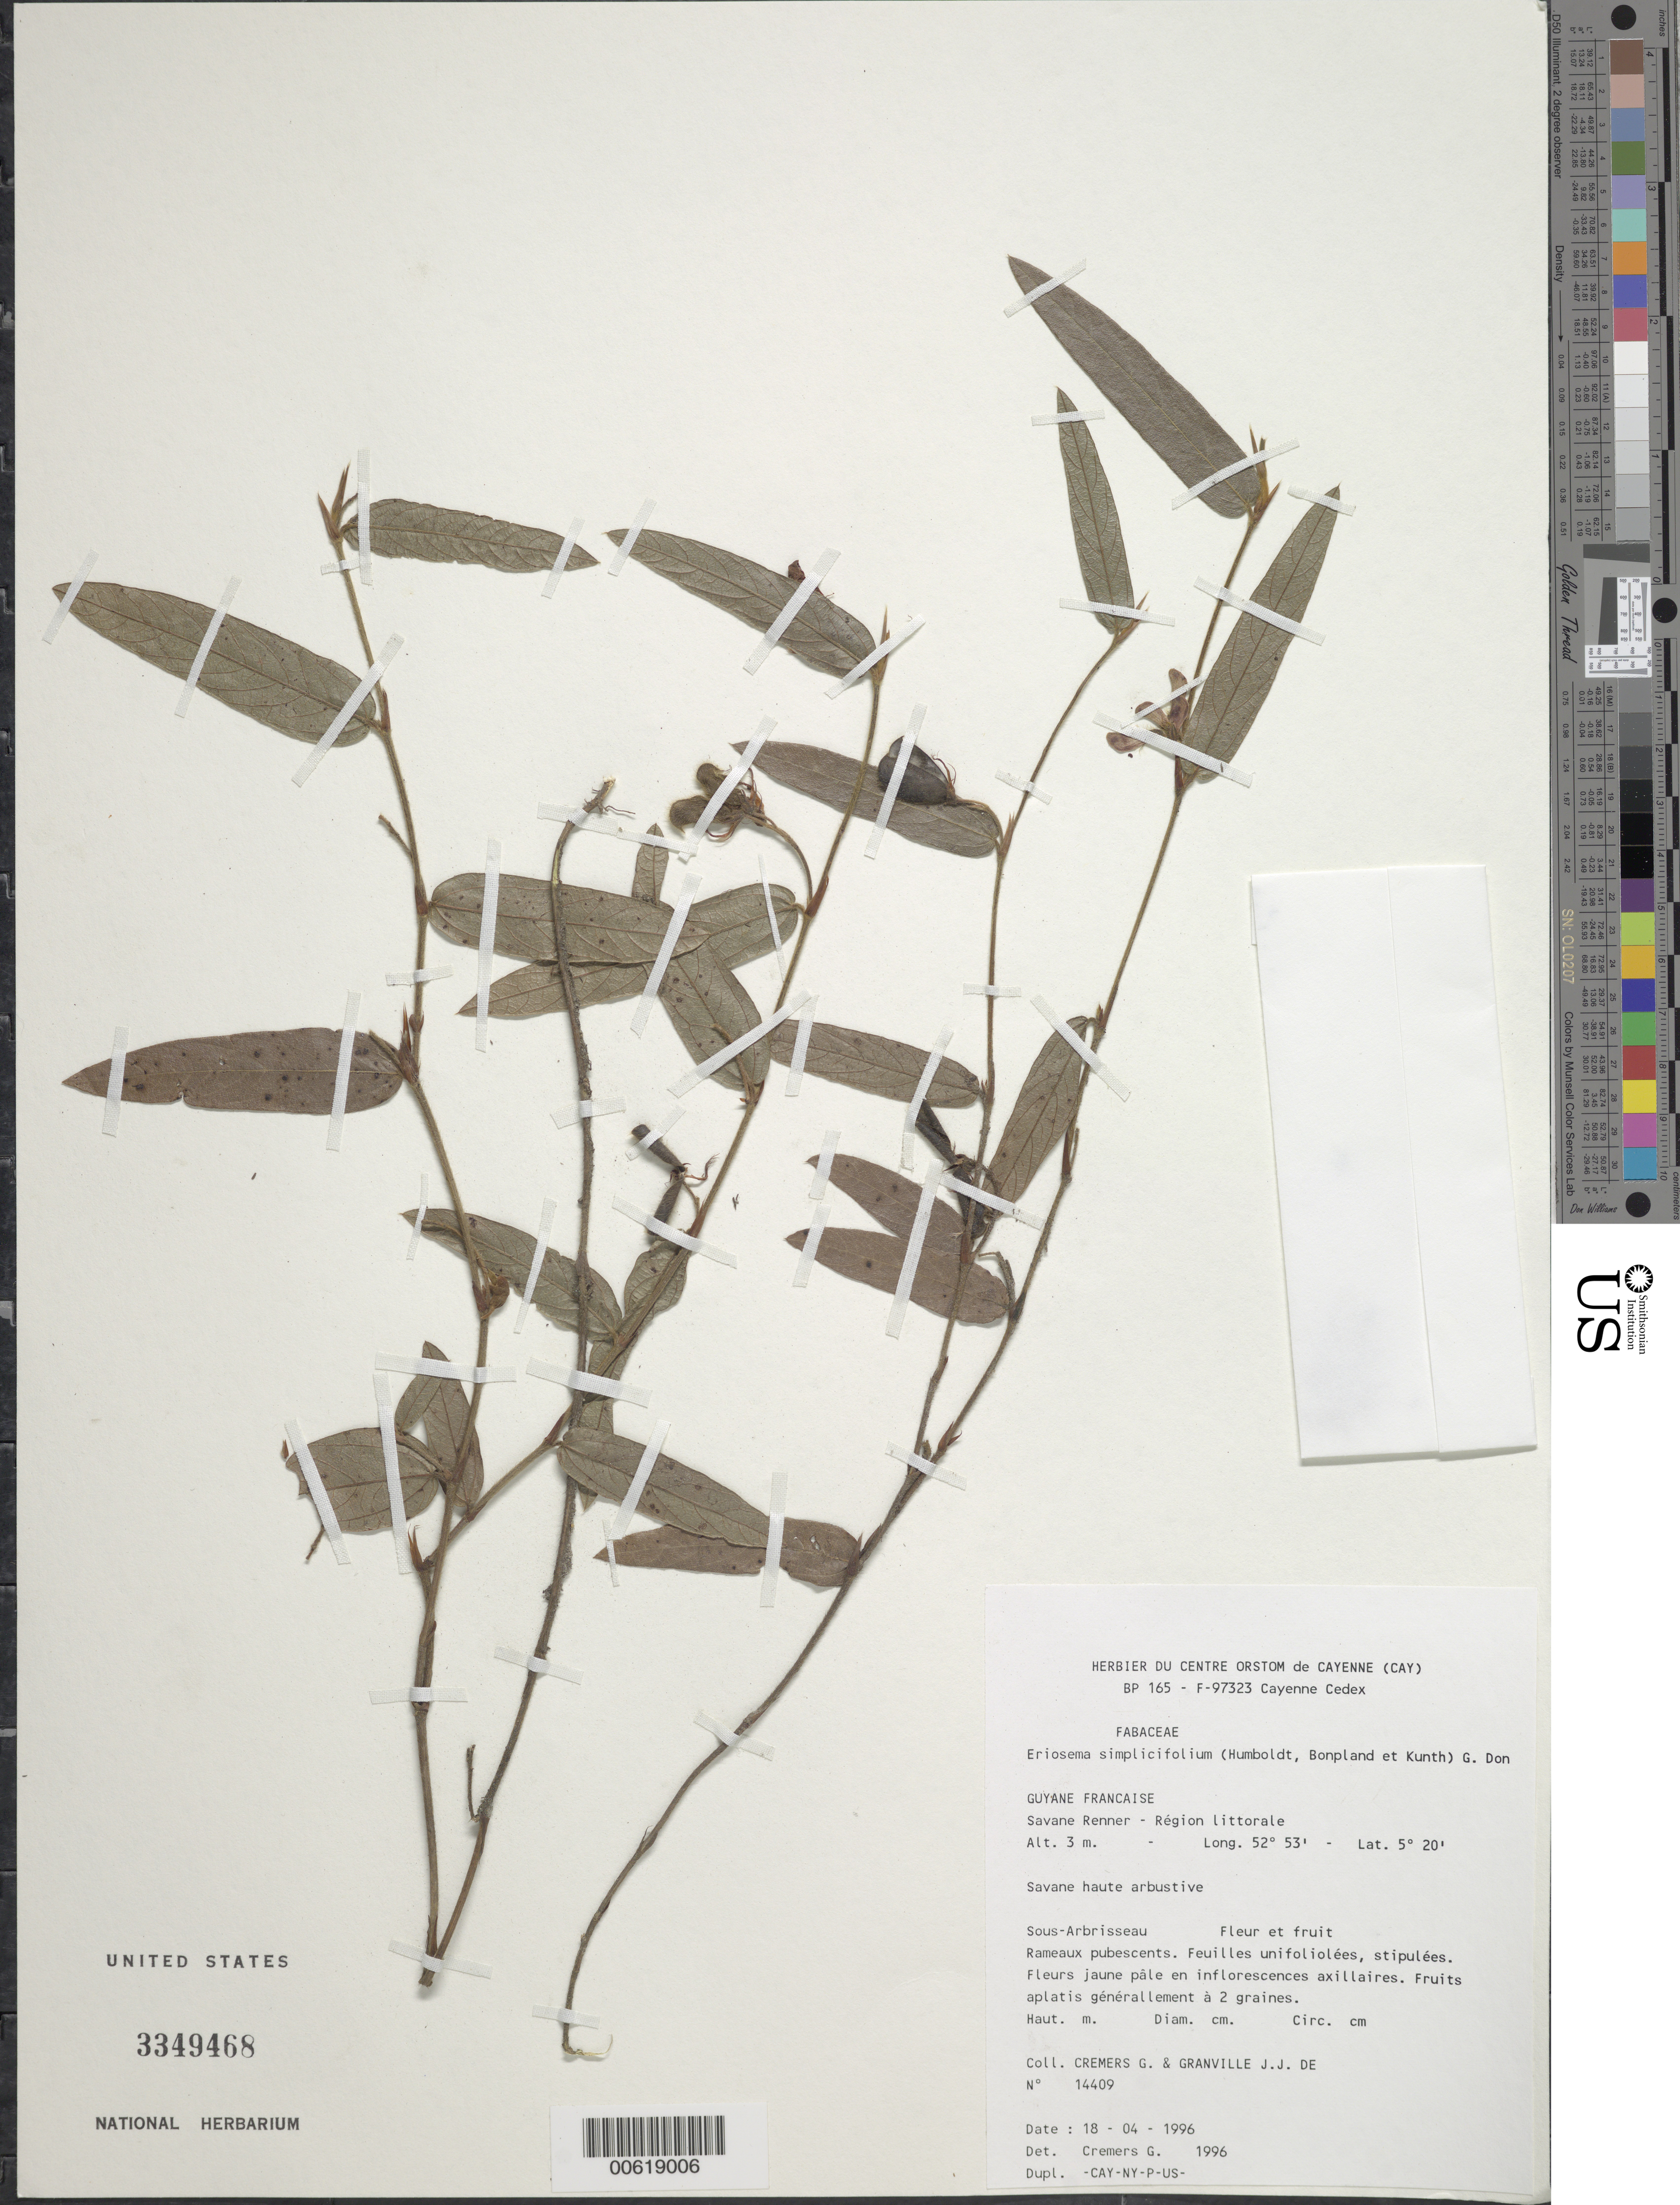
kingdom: Plantae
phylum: Tracheophyta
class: Magnoliopsida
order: Fabales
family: Fabaceae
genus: Eriosema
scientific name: Eriosema simplicifolium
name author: (Kunth) G. Don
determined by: Cremers, Georges A.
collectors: G. Cremers & J.-J. de Granville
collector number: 14409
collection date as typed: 18-Apr-96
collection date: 1996-04-18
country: French Guiana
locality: Savane Renner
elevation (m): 3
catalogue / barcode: US 3349468